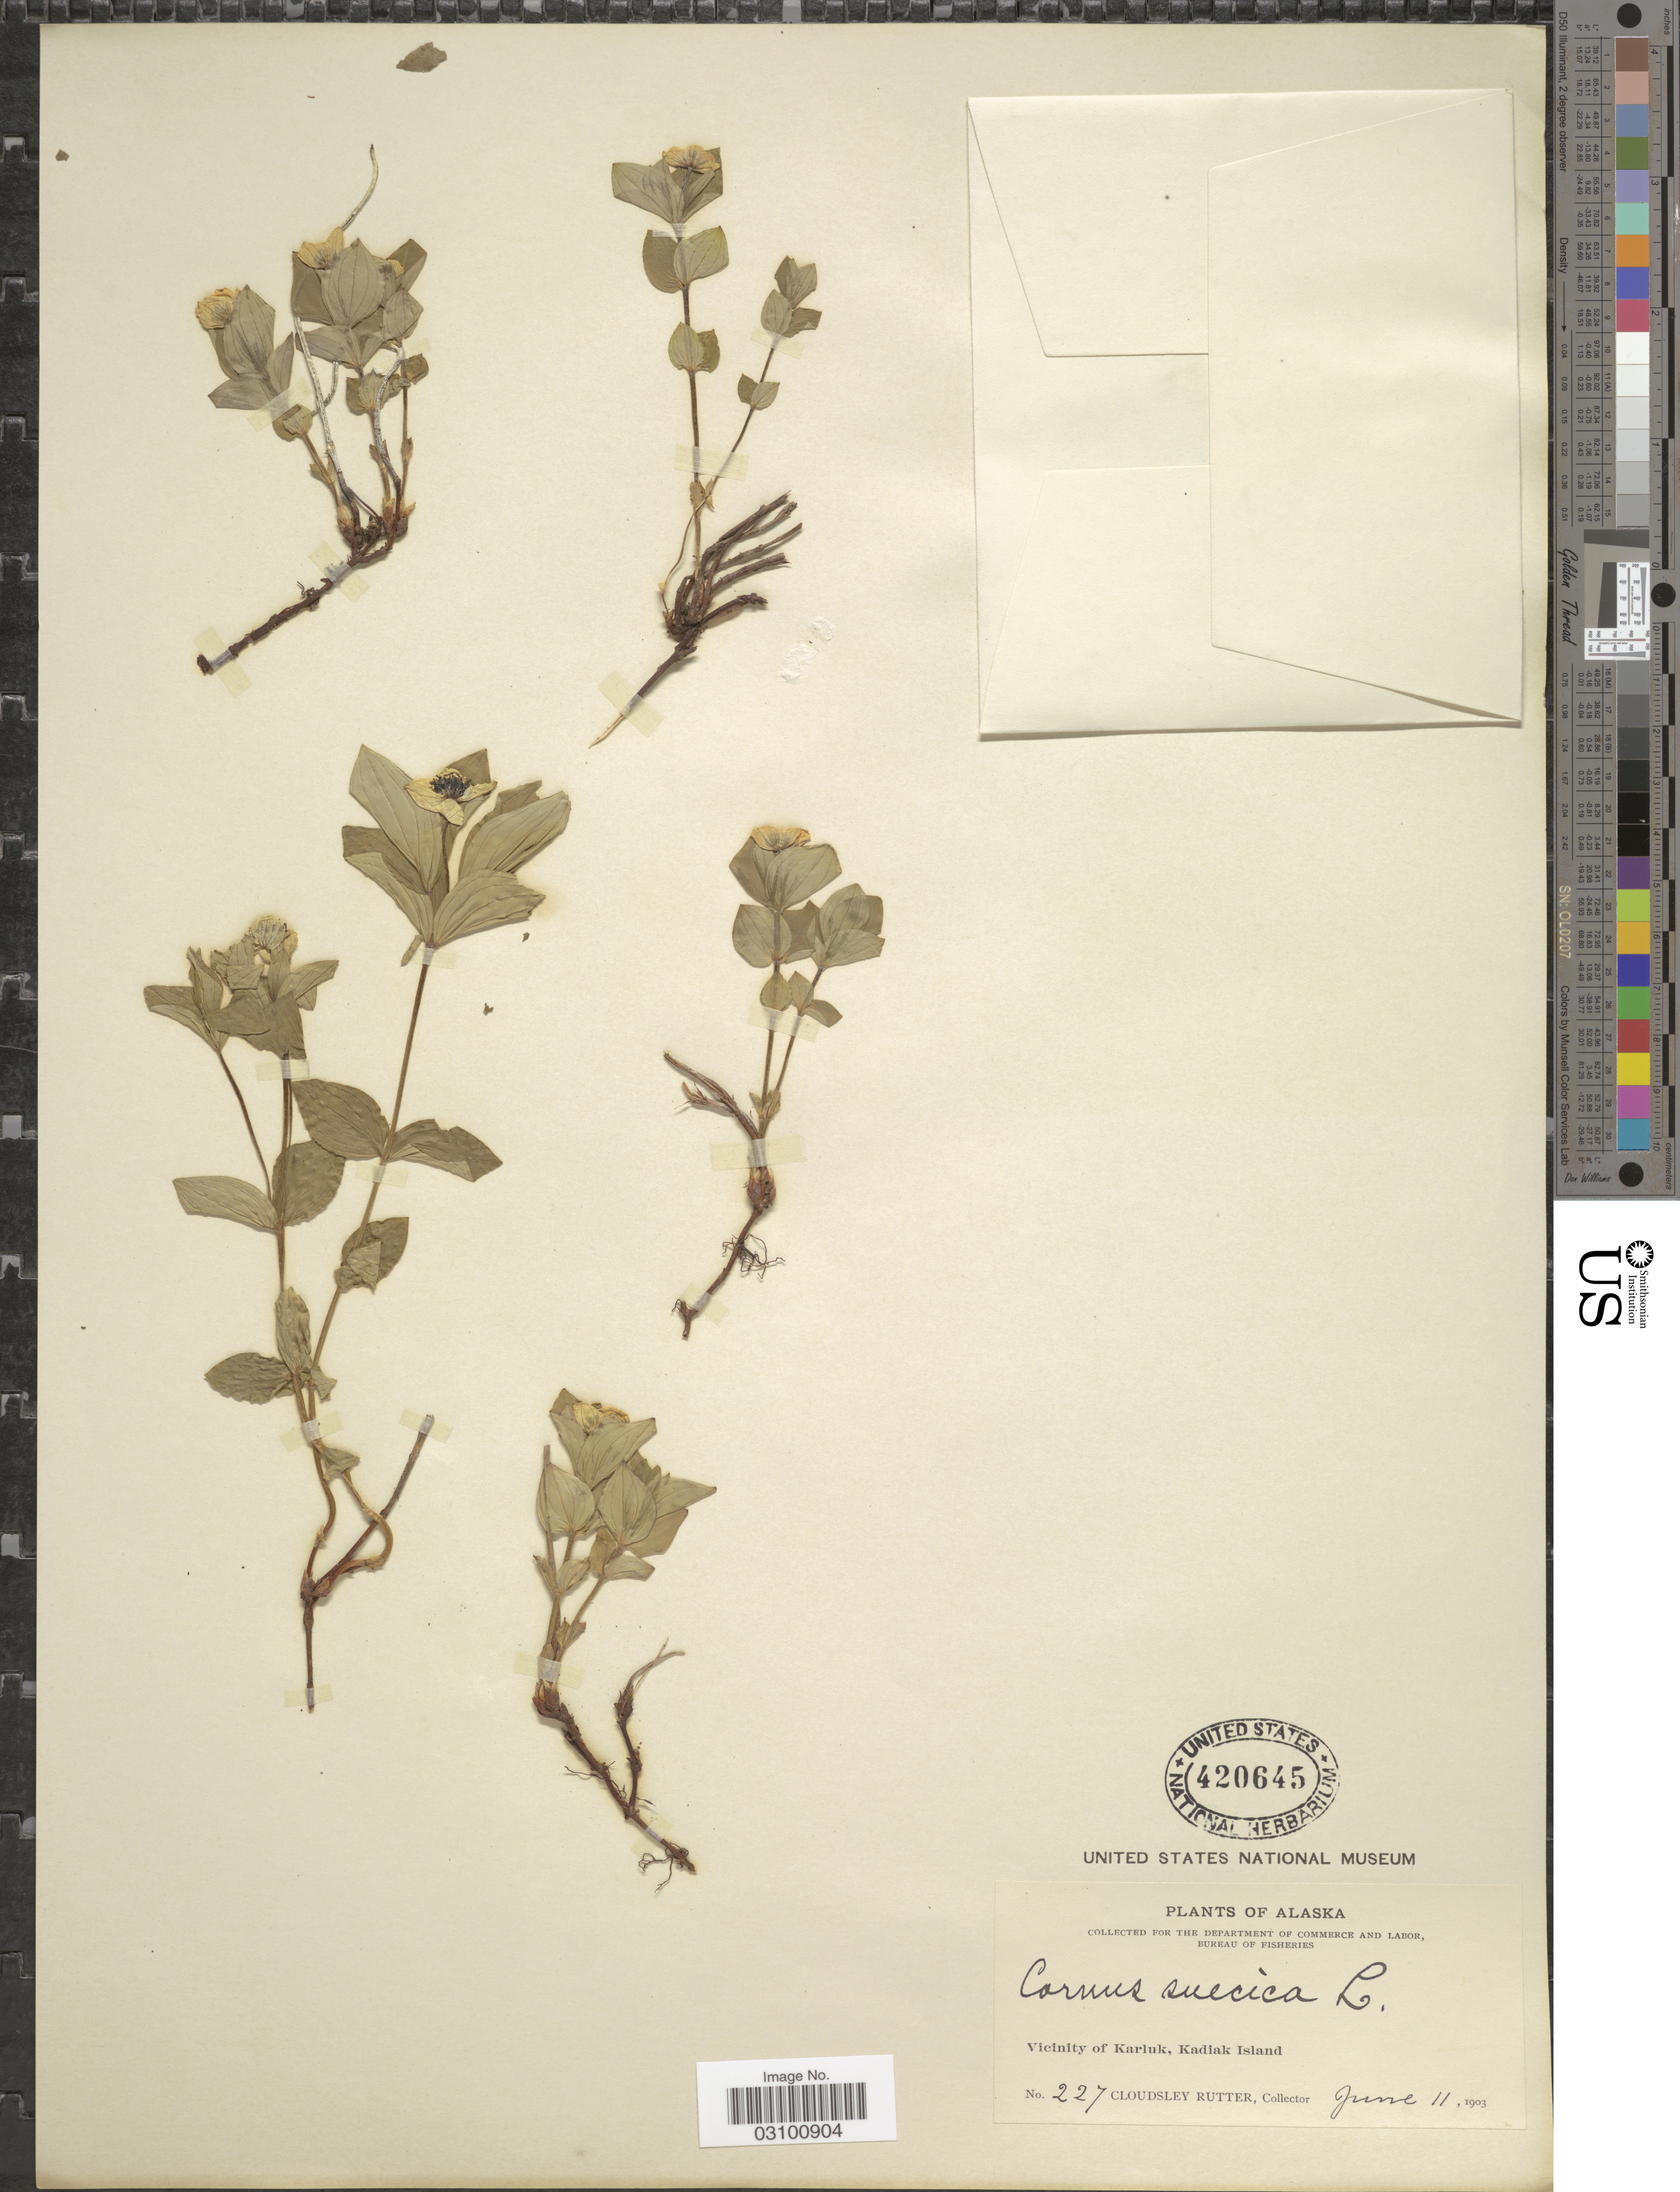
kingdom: Plantae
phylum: Tracheophyta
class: Magnoliopsida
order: Cornales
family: Cornaceae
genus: Cornus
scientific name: Cornus suecica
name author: L.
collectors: C. Rutter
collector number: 227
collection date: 1903-06-11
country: United States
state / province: Alaska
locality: Vicinity of Karluk, Kadiak Island.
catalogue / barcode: US 420645